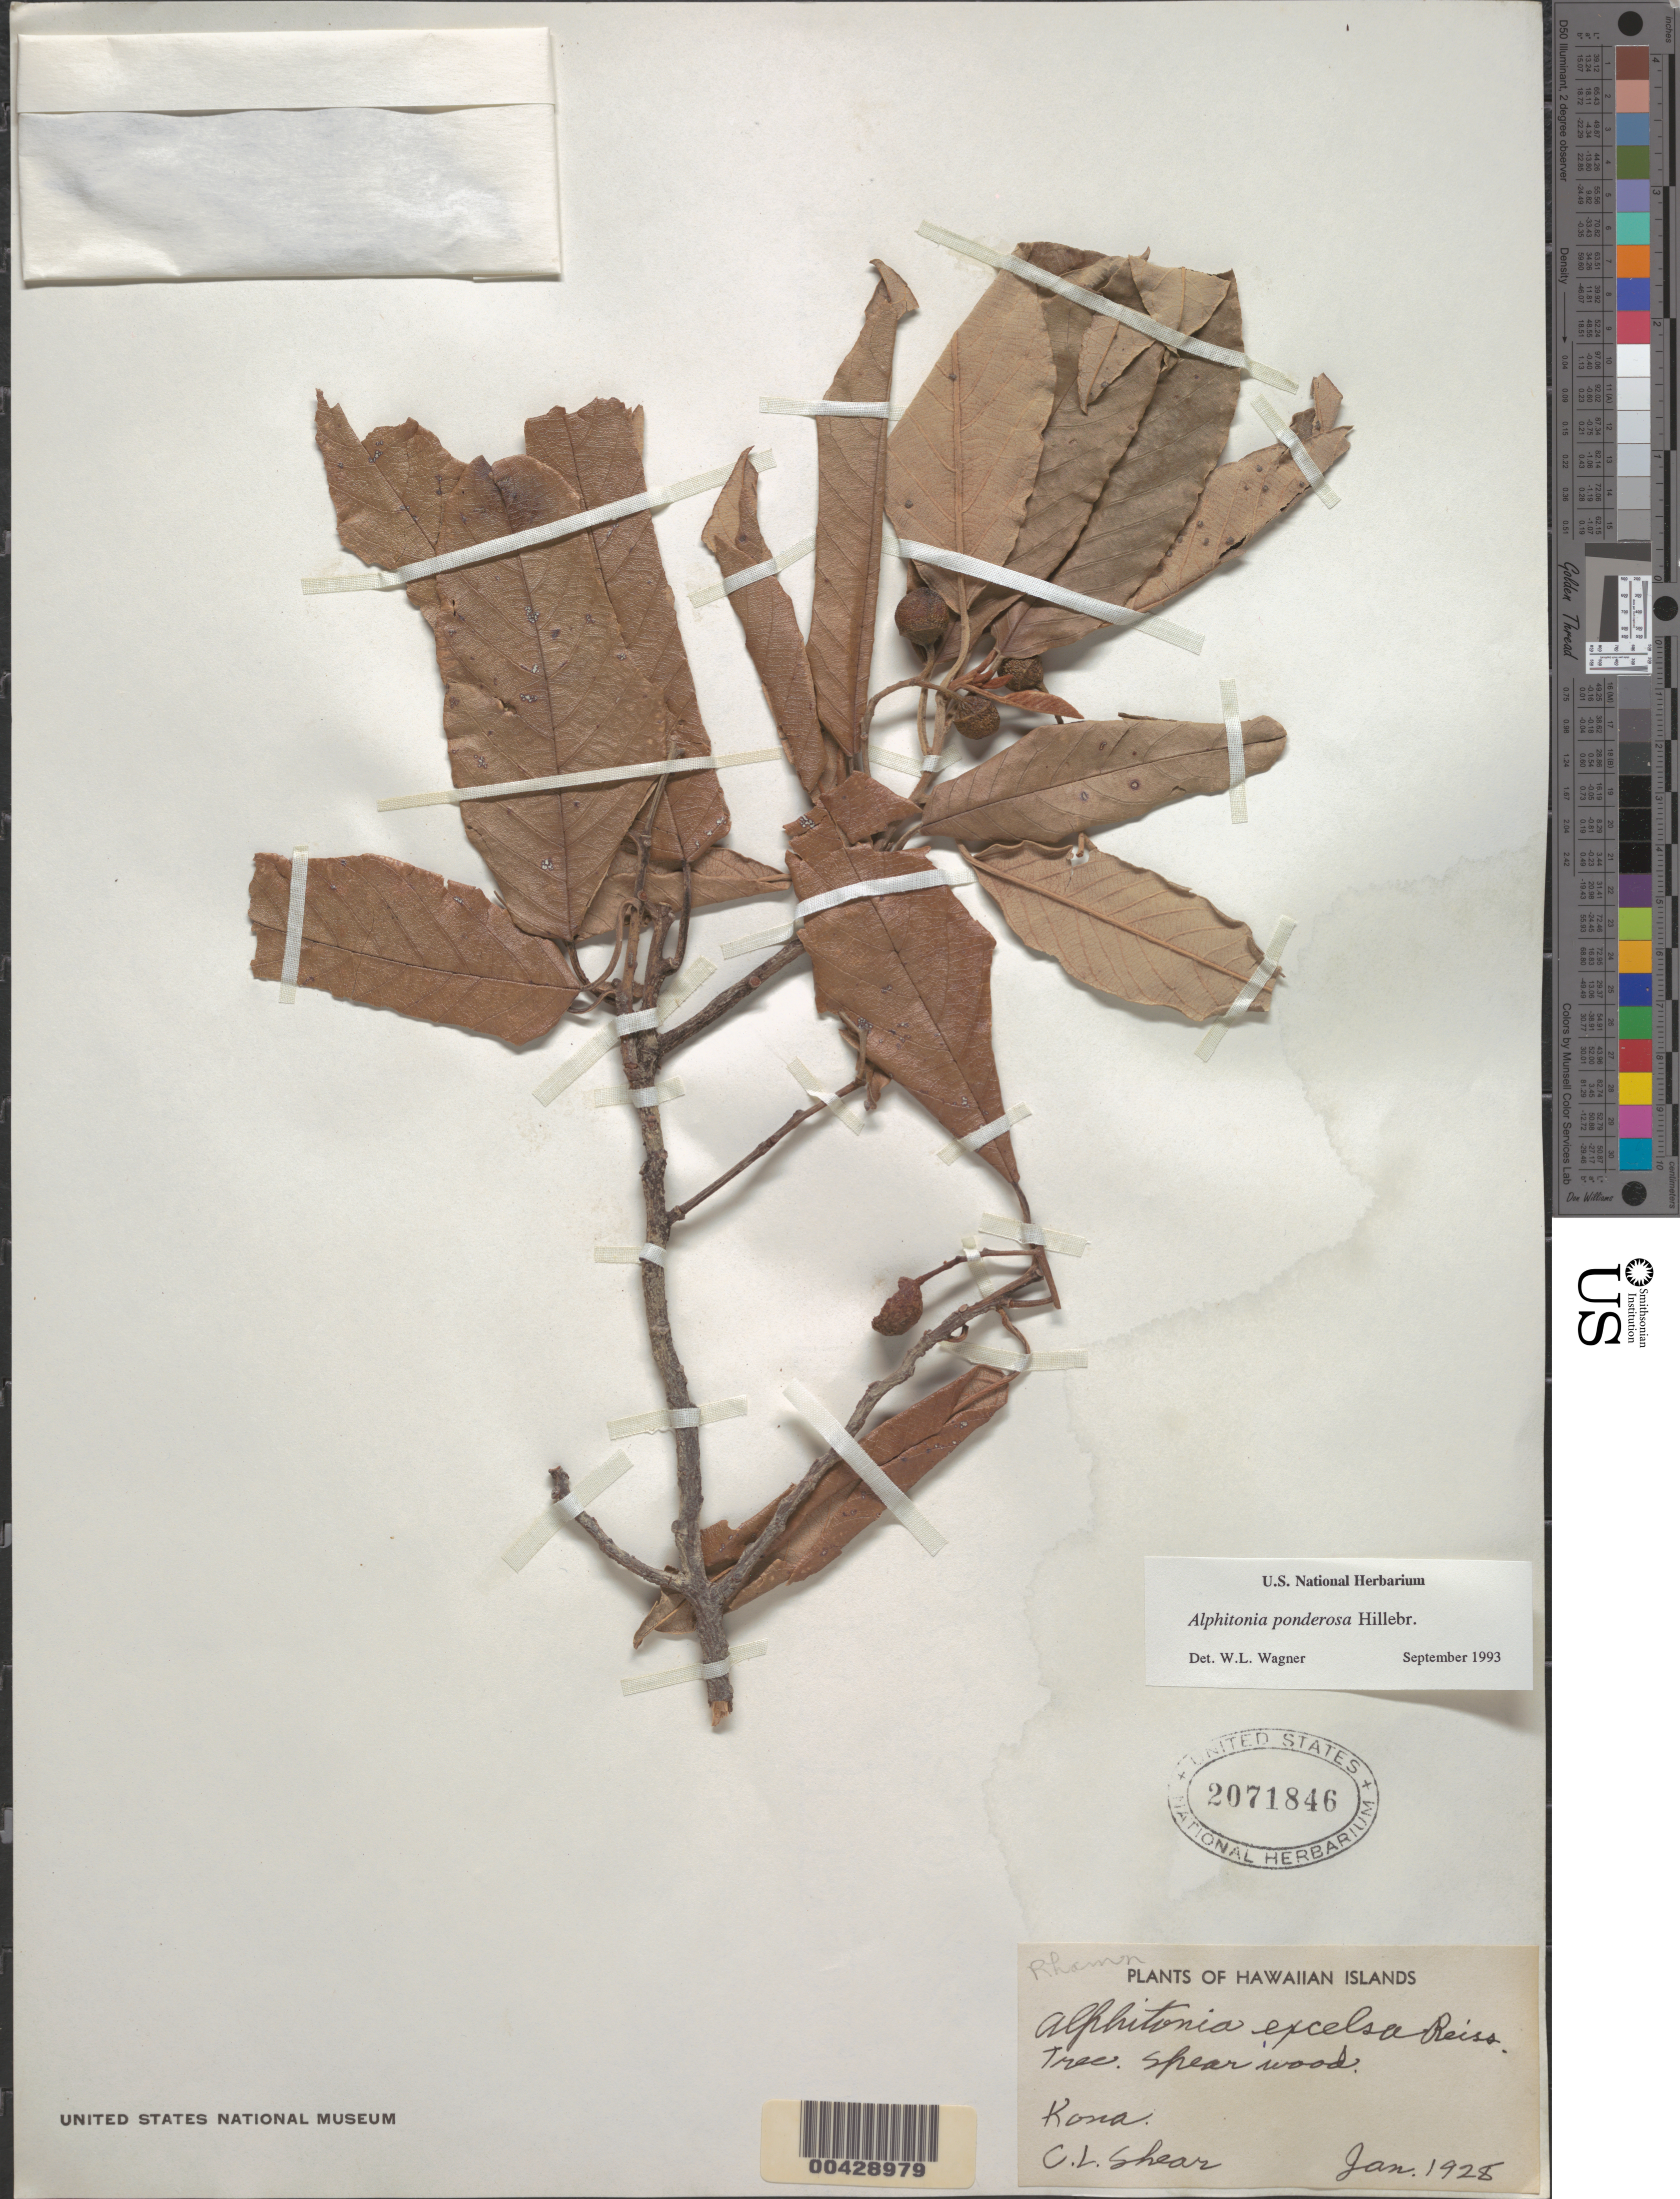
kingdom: Plantae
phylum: Tracheophyta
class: Magnoliopsida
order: Rosales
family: Rhamnaceae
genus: Alphitonia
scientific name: Alphitonia ponderosa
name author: Hillebr.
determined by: Wagner, W. L., (BOT), Smithsonian Institution - National Museum of Natural History (UNITED STATES)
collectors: C. L. Shear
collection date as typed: Jan 1928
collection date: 1928-01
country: United States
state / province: Hawaii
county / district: Honolulu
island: Oahu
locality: Kona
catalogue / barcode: US 2071846